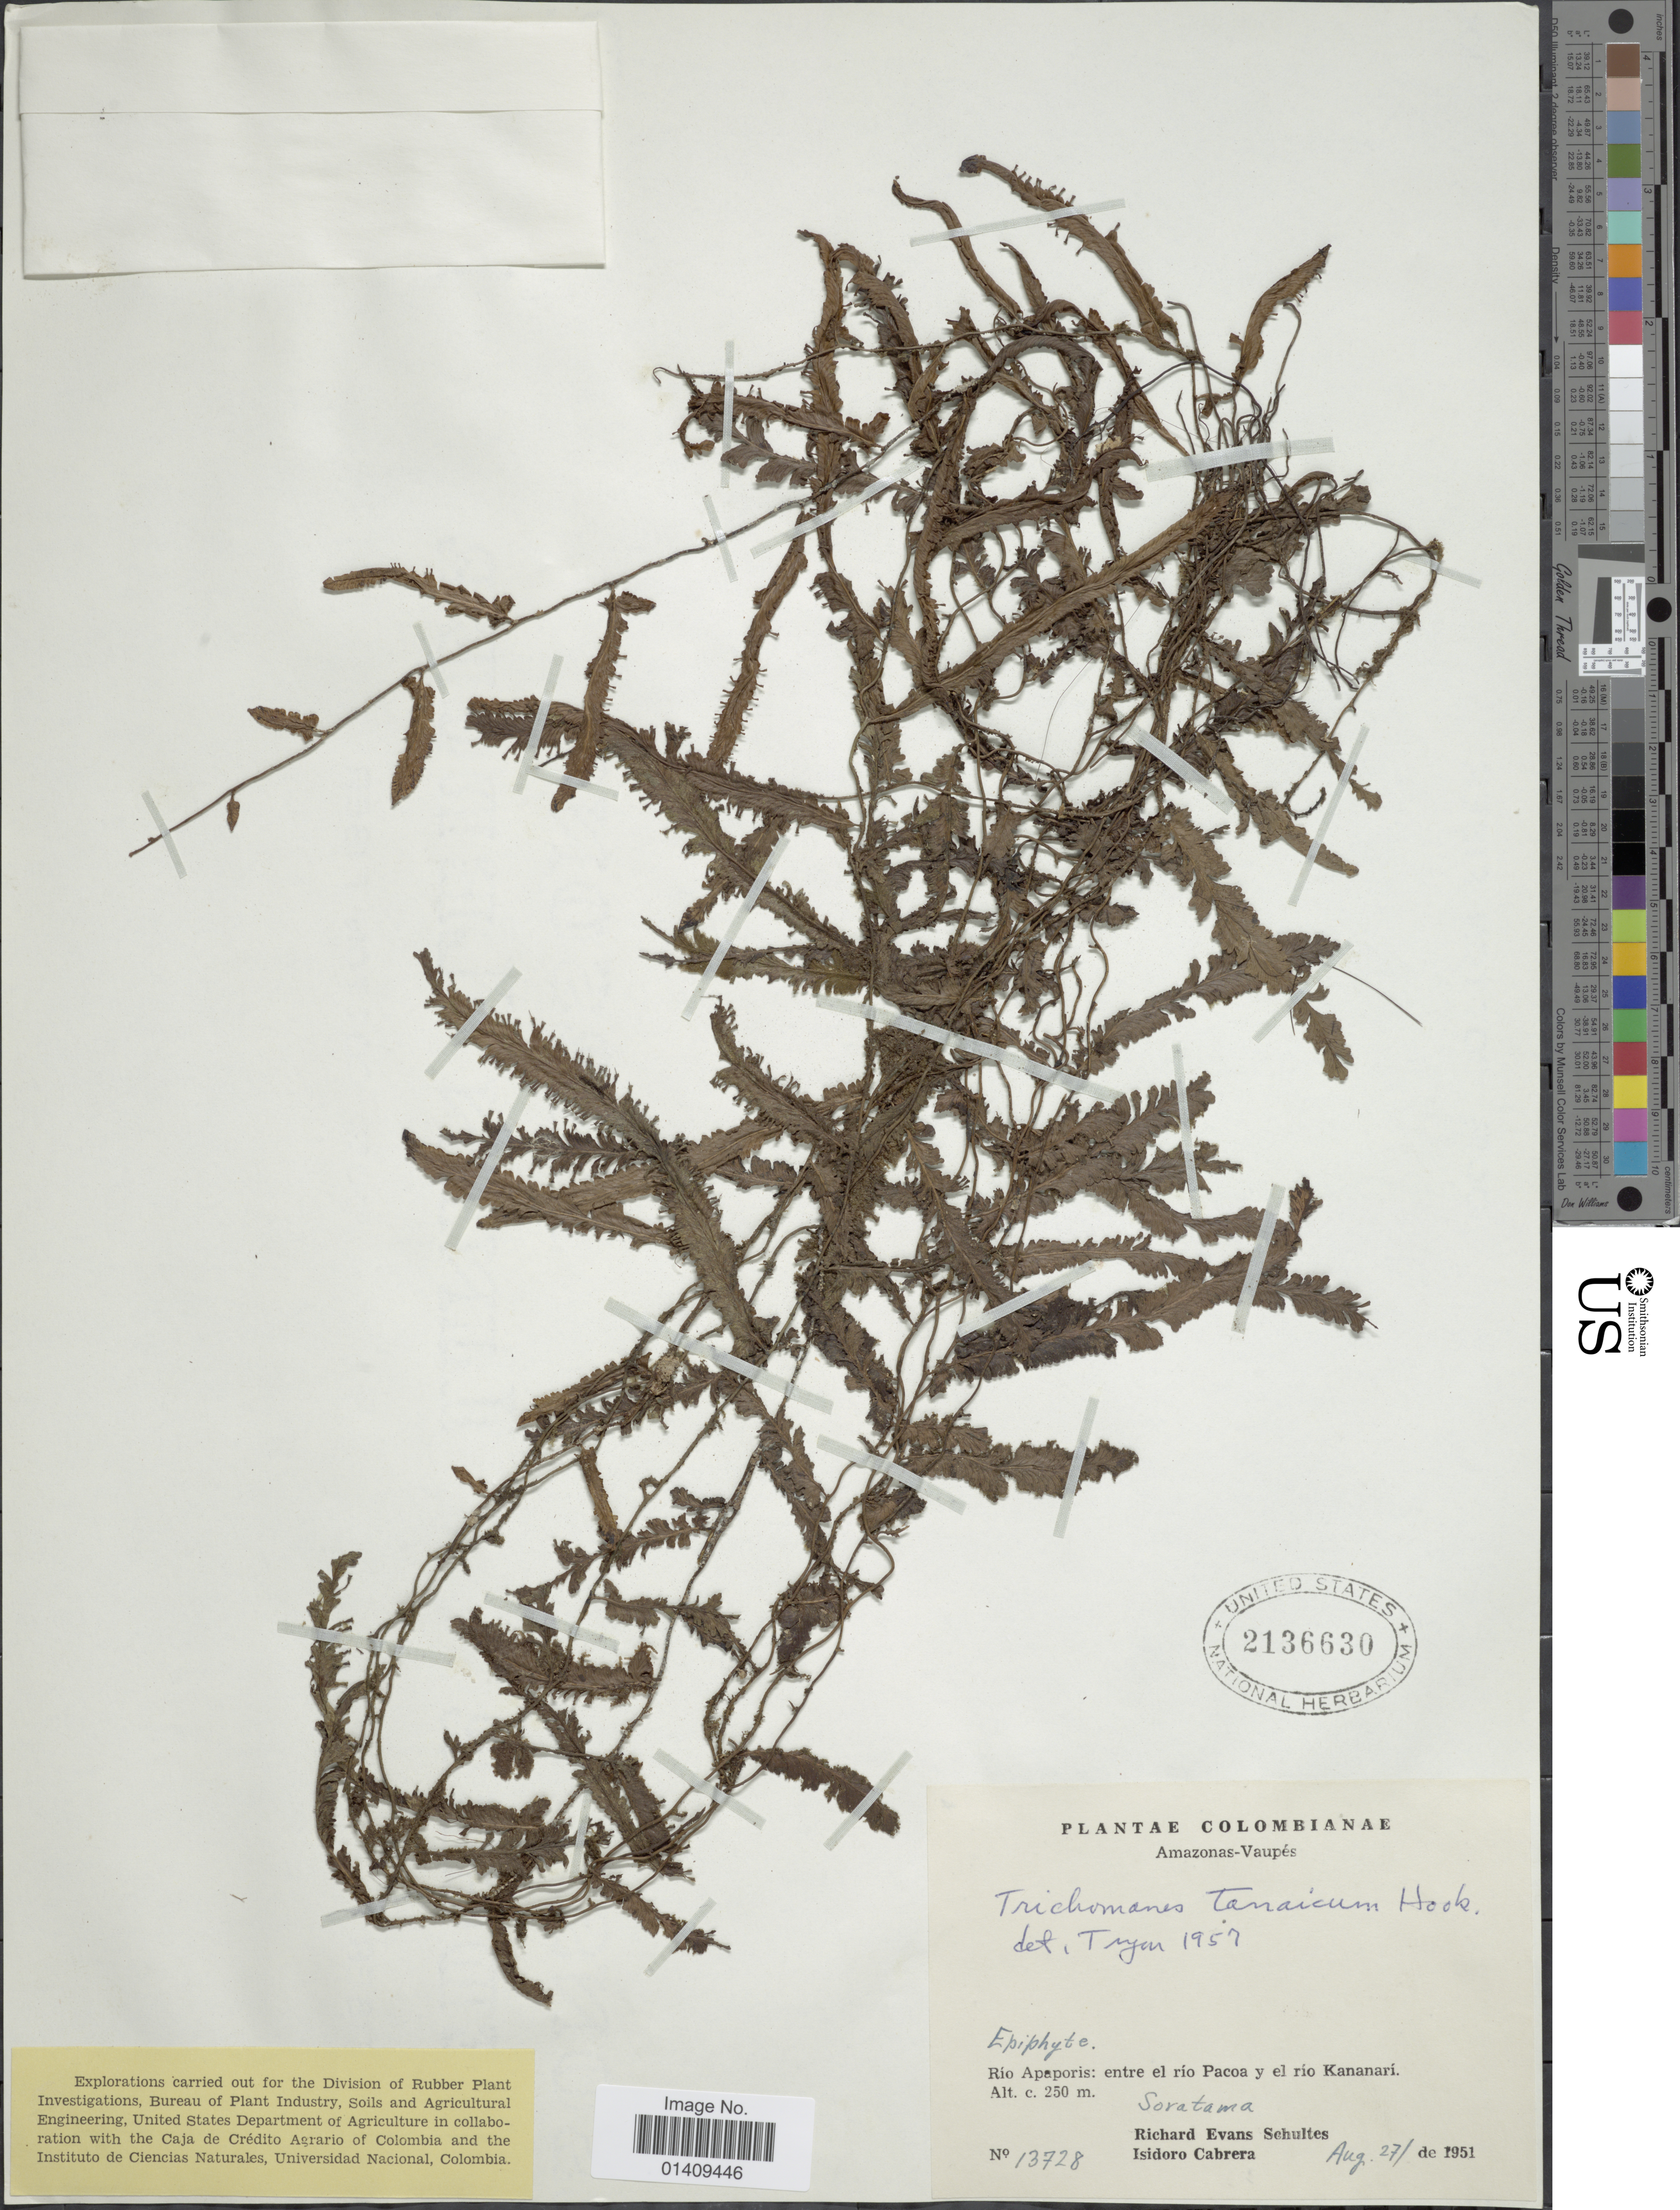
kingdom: Plantae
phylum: Tracheophyta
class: Polypodiopsida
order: Hymenophyllales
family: Hymenophyllaceae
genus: Trichomanes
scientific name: Trichomanes tanaicum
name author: Hook. ex J.W. Sturm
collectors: R. E. Schultes & I. Cabrera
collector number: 13728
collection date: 1951-08-27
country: Colombia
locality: Amazonas-Vaupes Rio Apaporis entre el rio Pacoa y el rio Kananari Soratama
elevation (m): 250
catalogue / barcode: US 2136630